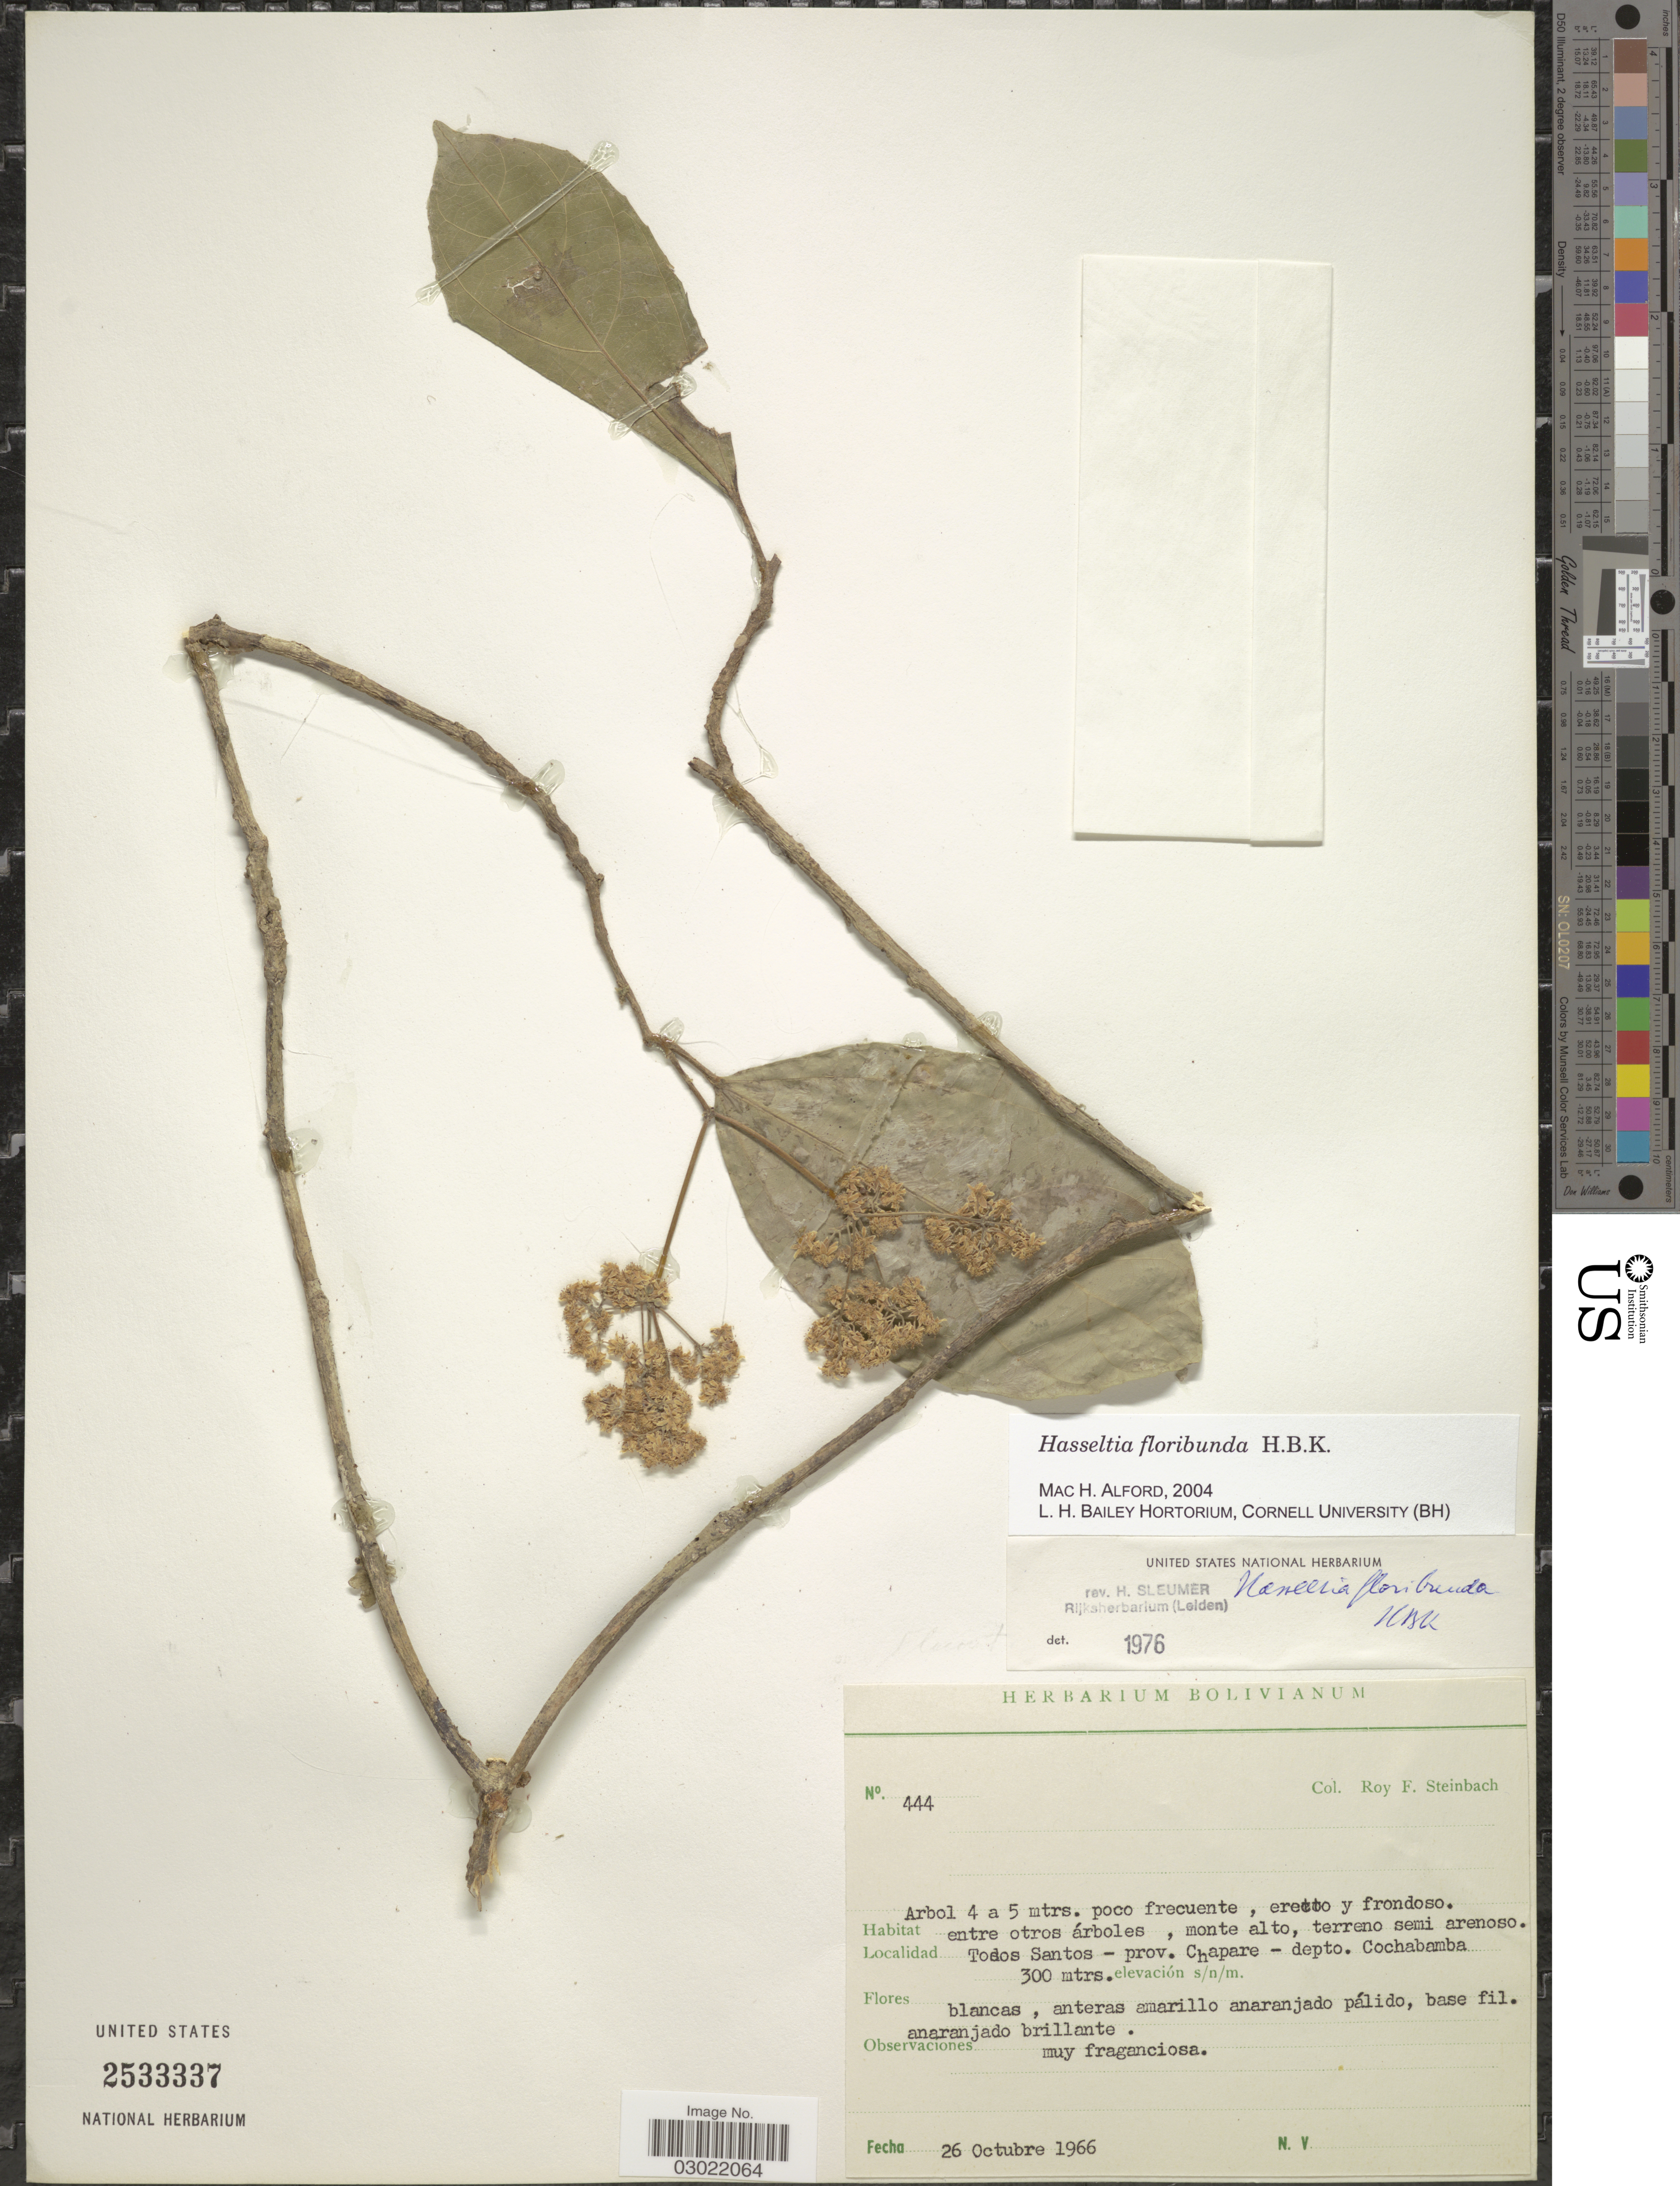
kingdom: Plantae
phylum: Tracheophyta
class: Magnoliopsida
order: Malpighiales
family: Salicaceae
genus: Hasseltia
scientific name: Hasseltia floribunda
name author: Kunth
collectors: R. F. Steinbach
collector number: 444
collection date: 1966-10-26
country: Bolivia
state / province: Cochabamba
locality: Todos Santos, prov. Chapare - depto. Cochabamba.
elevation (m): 300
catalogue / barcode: US 2533337